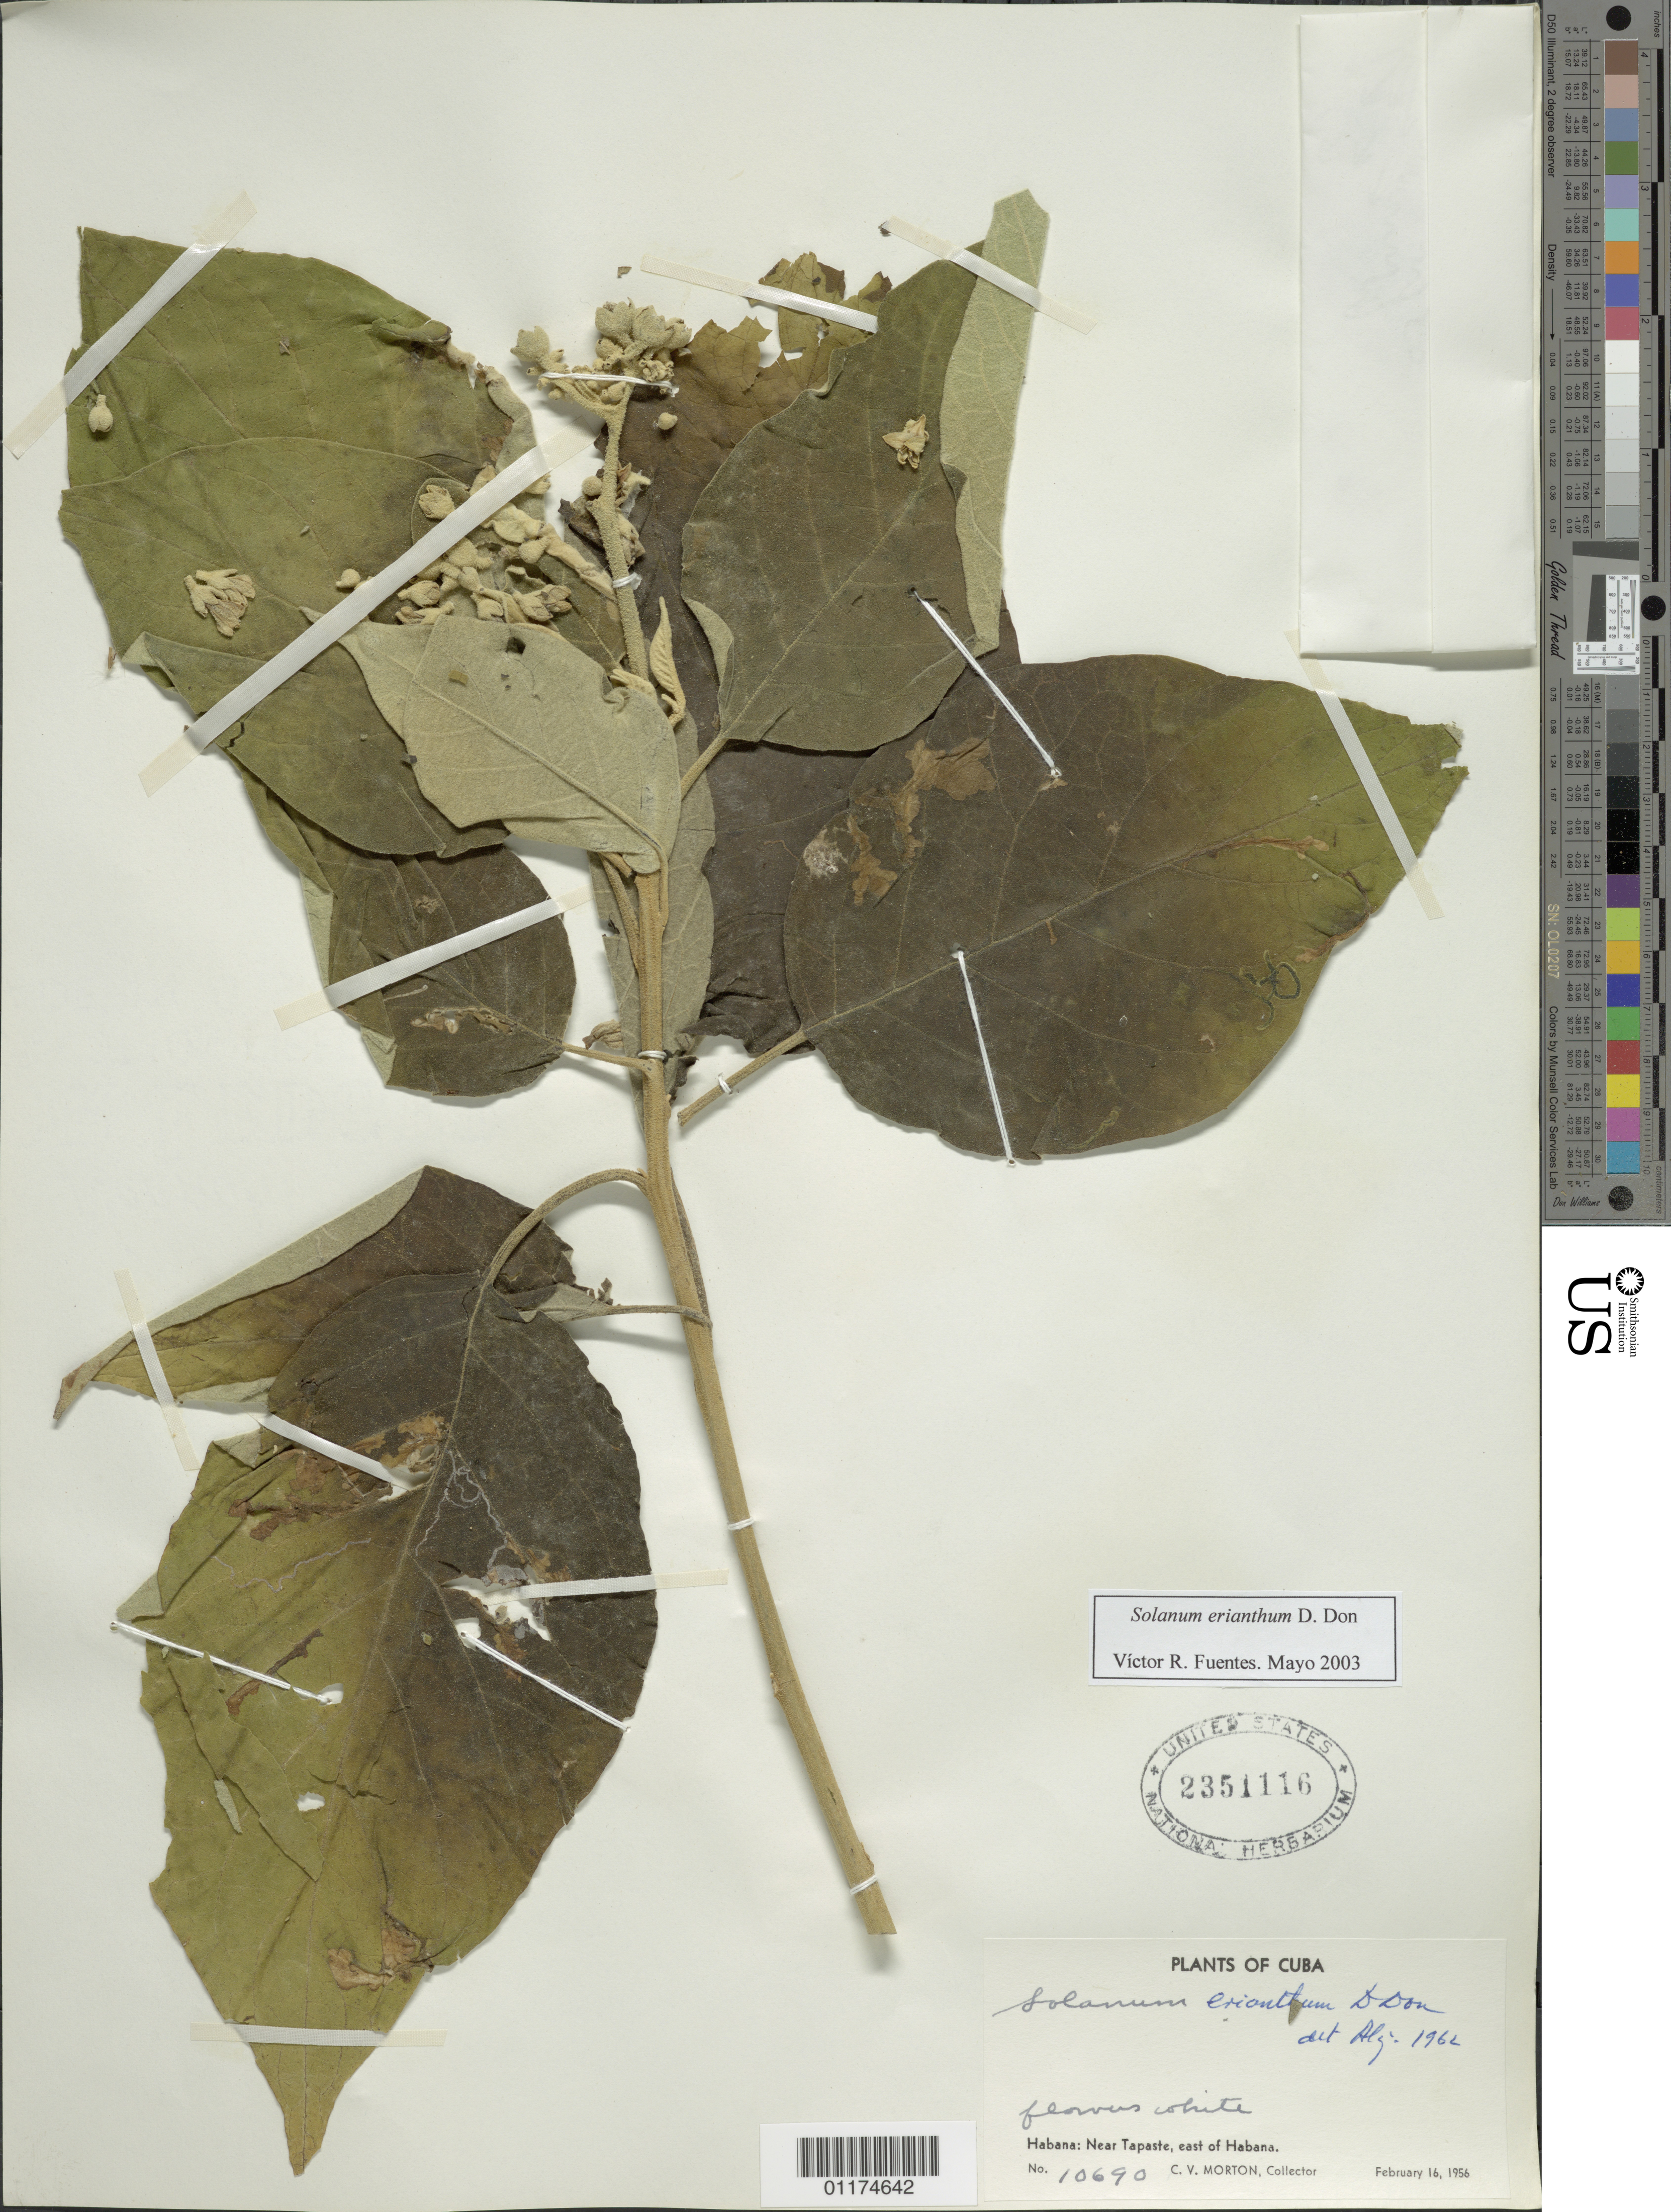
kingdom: Plantae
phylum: Tracheophyta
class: Magnoliopsida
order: Solanales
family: Solanaceae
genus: Solanum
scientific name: Solanum erianthum var. erianthum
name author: D. Don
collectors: C. V. Morton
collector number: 10690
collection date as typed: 16 Feb 1956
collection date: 1956-02-16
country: Cuba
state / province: La Habana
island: Cuba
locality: Near Tapaste, east of Habana.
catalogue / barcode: US 2351116